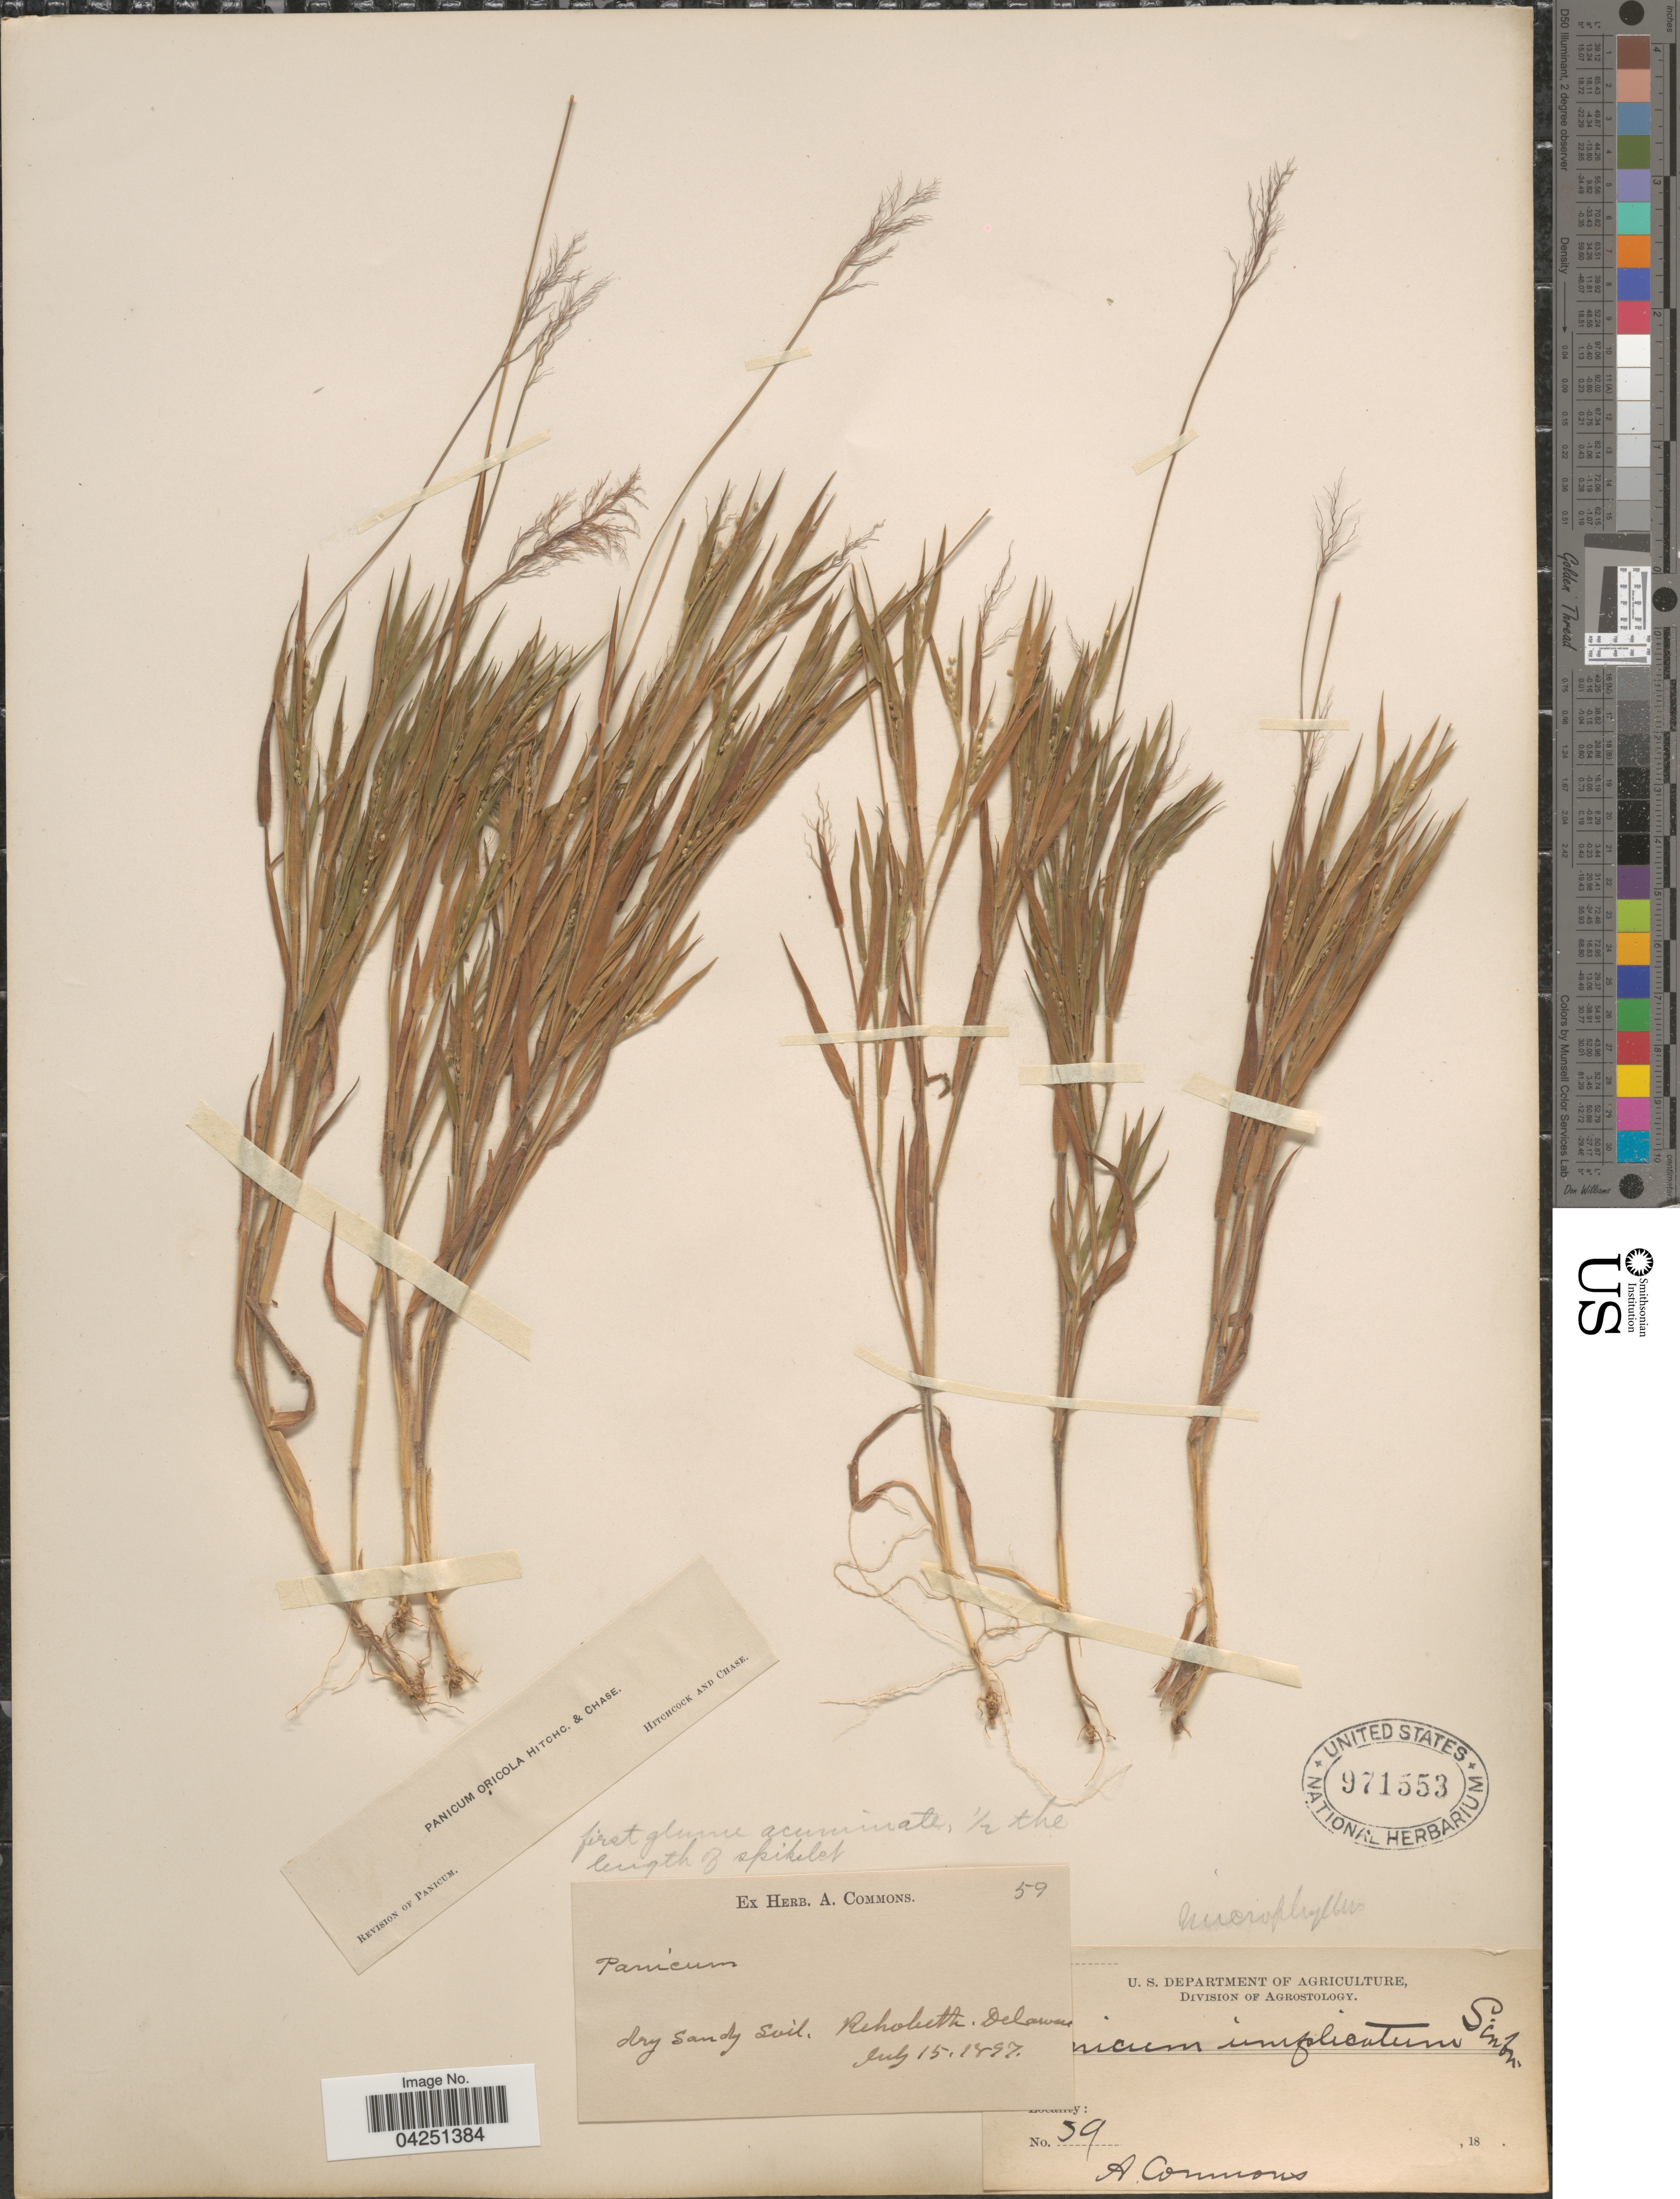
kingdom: Plantae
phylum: Tracheophyta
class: Liliopsida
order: Poales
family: Poaceae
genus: Dichanthelium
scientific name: Dichanthelium acuminatum var. acuminatum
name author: (Sw.) Gould & C.A. Clark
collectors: A. Commons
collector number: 59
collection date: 1897-07-15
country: United States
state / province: Delaware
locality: Dry sandy soil. Rehoboth.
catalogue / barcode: US 971553